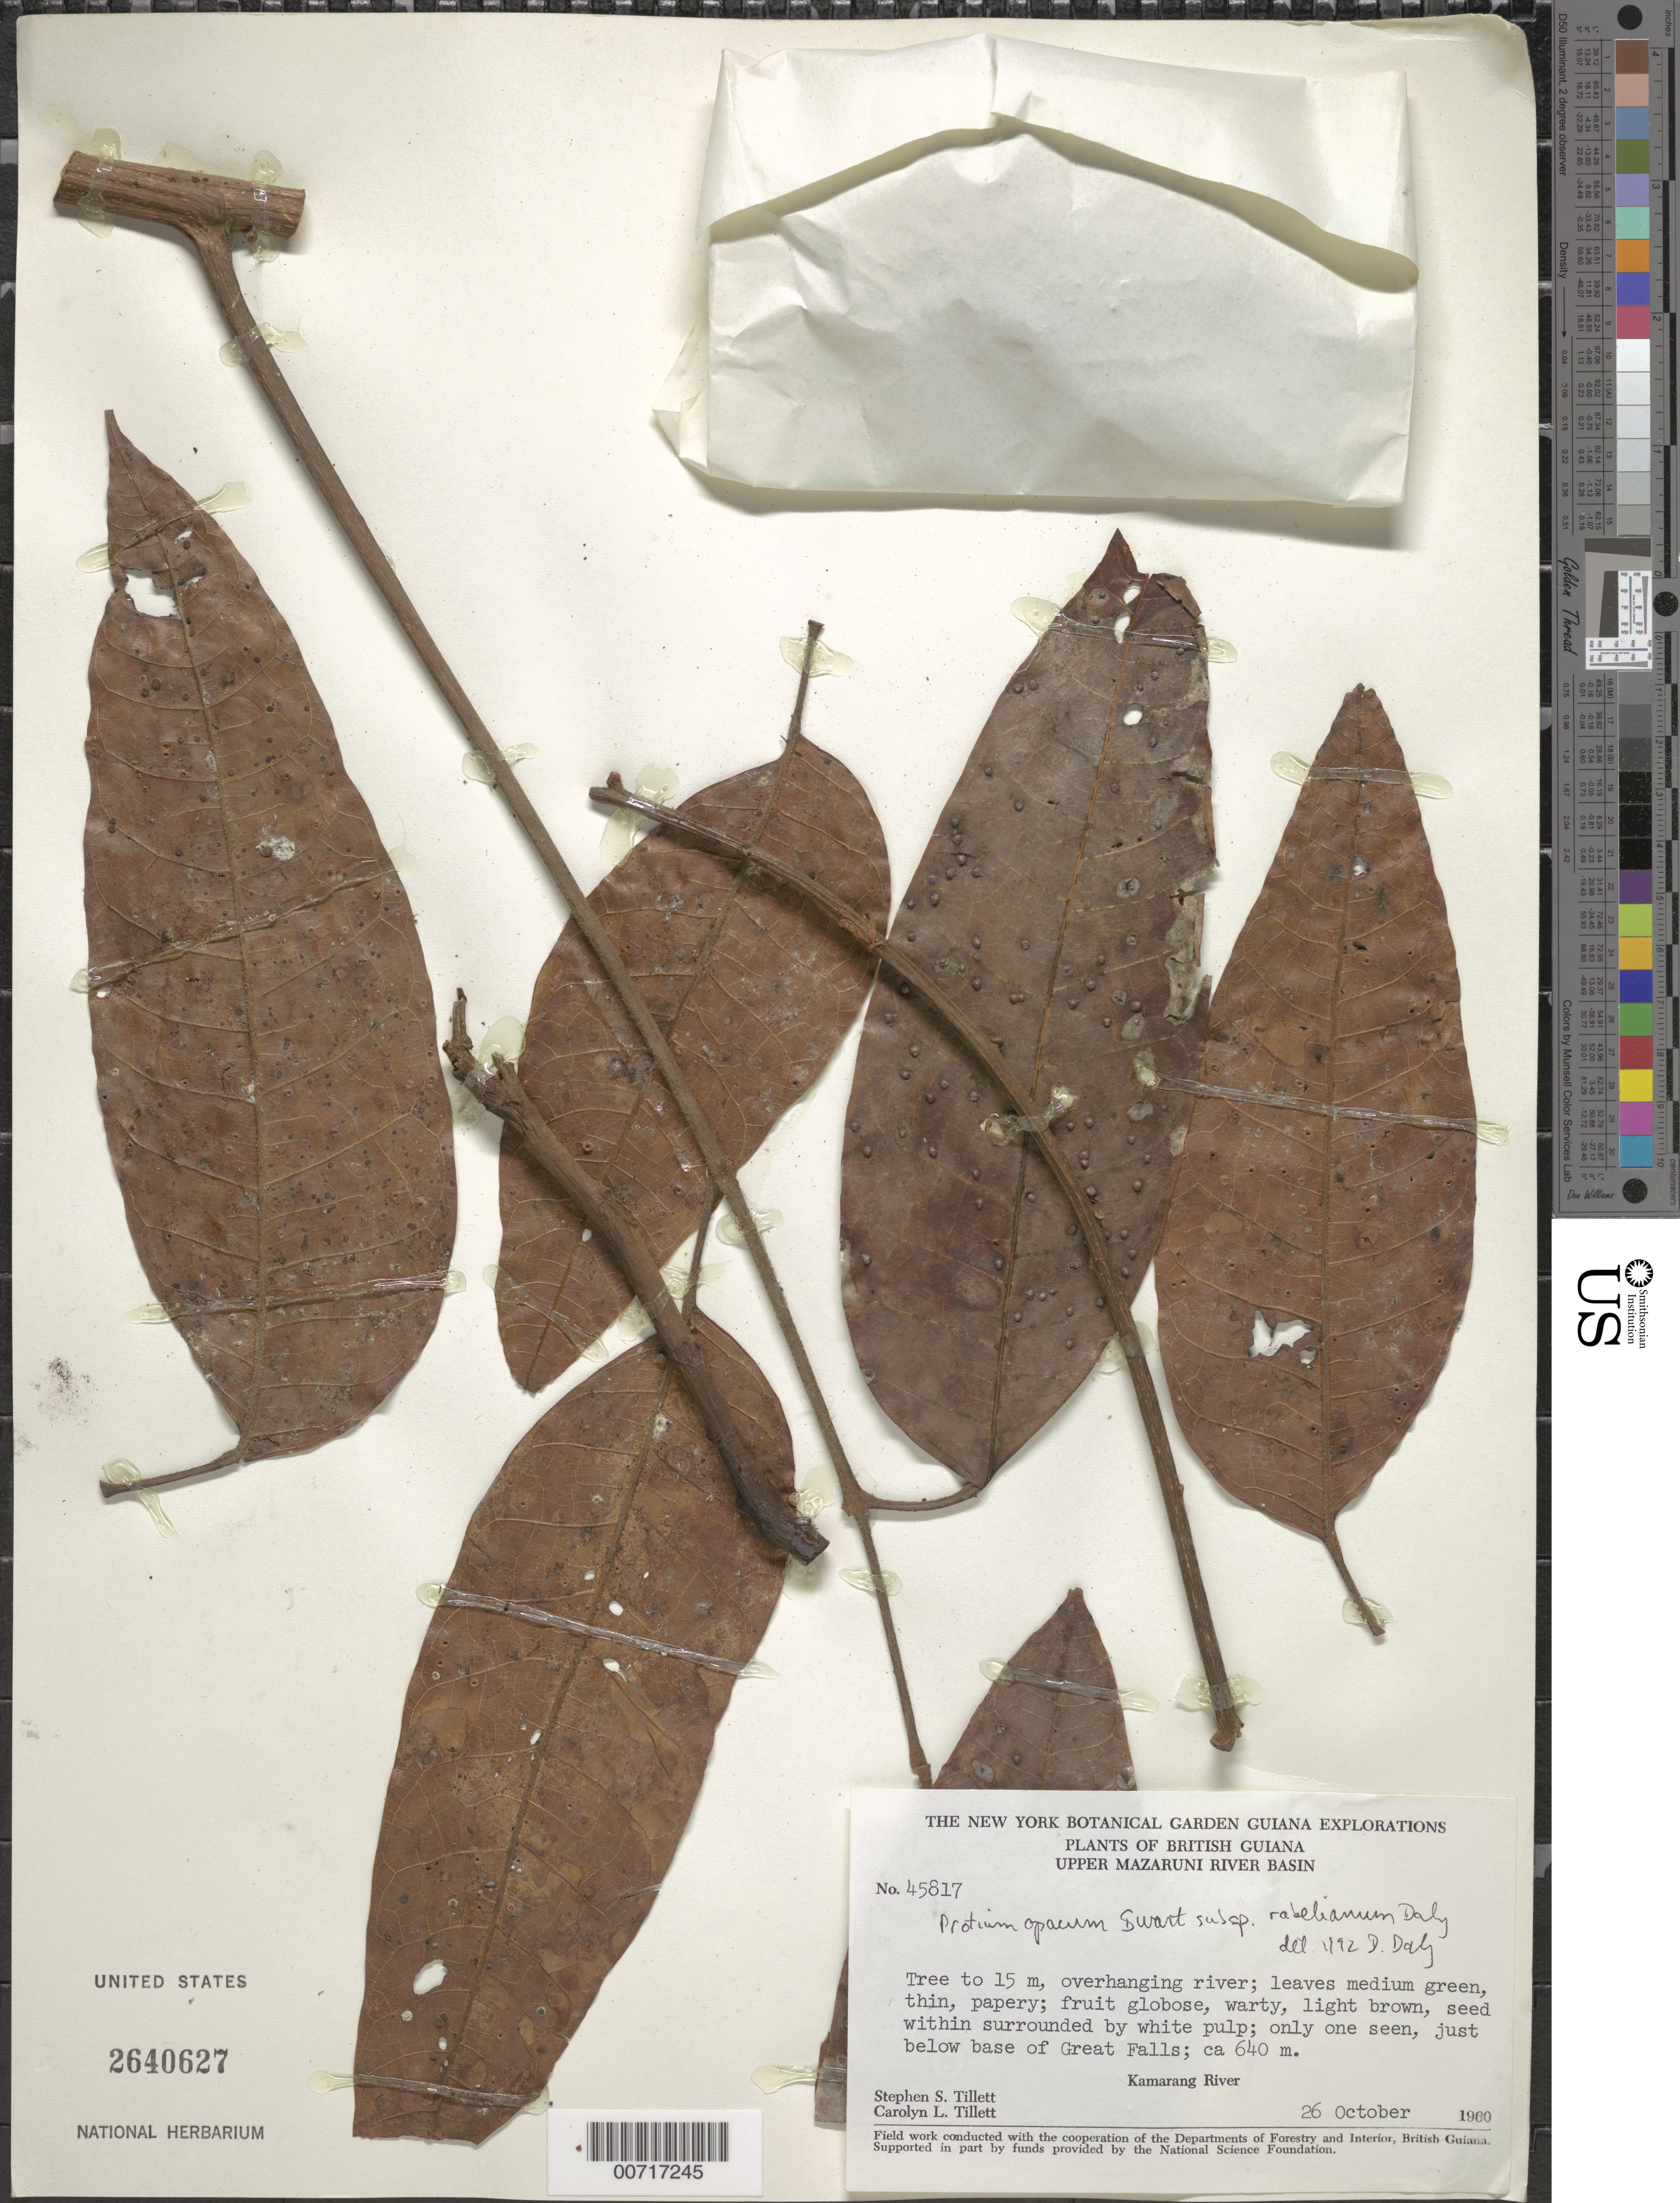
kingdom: Plantae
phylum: Tracheophyta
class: Magnoliopsida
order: Sapindales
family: Burseraceae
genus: Protium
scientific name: Protium opacum subsp. rabelianum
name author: Daly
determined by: Daly, D. C.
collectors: S. S. Tillett, C. L. Tillett & R. Boyan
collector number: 45817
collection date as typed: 26-Oct-60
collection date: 1960-10-26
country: Guyana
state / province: Cuyuni-Mazaruni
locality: Kamarang R., Great Falls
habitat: Base of falls, overhanging river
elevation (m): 640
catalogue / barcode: US 2640627